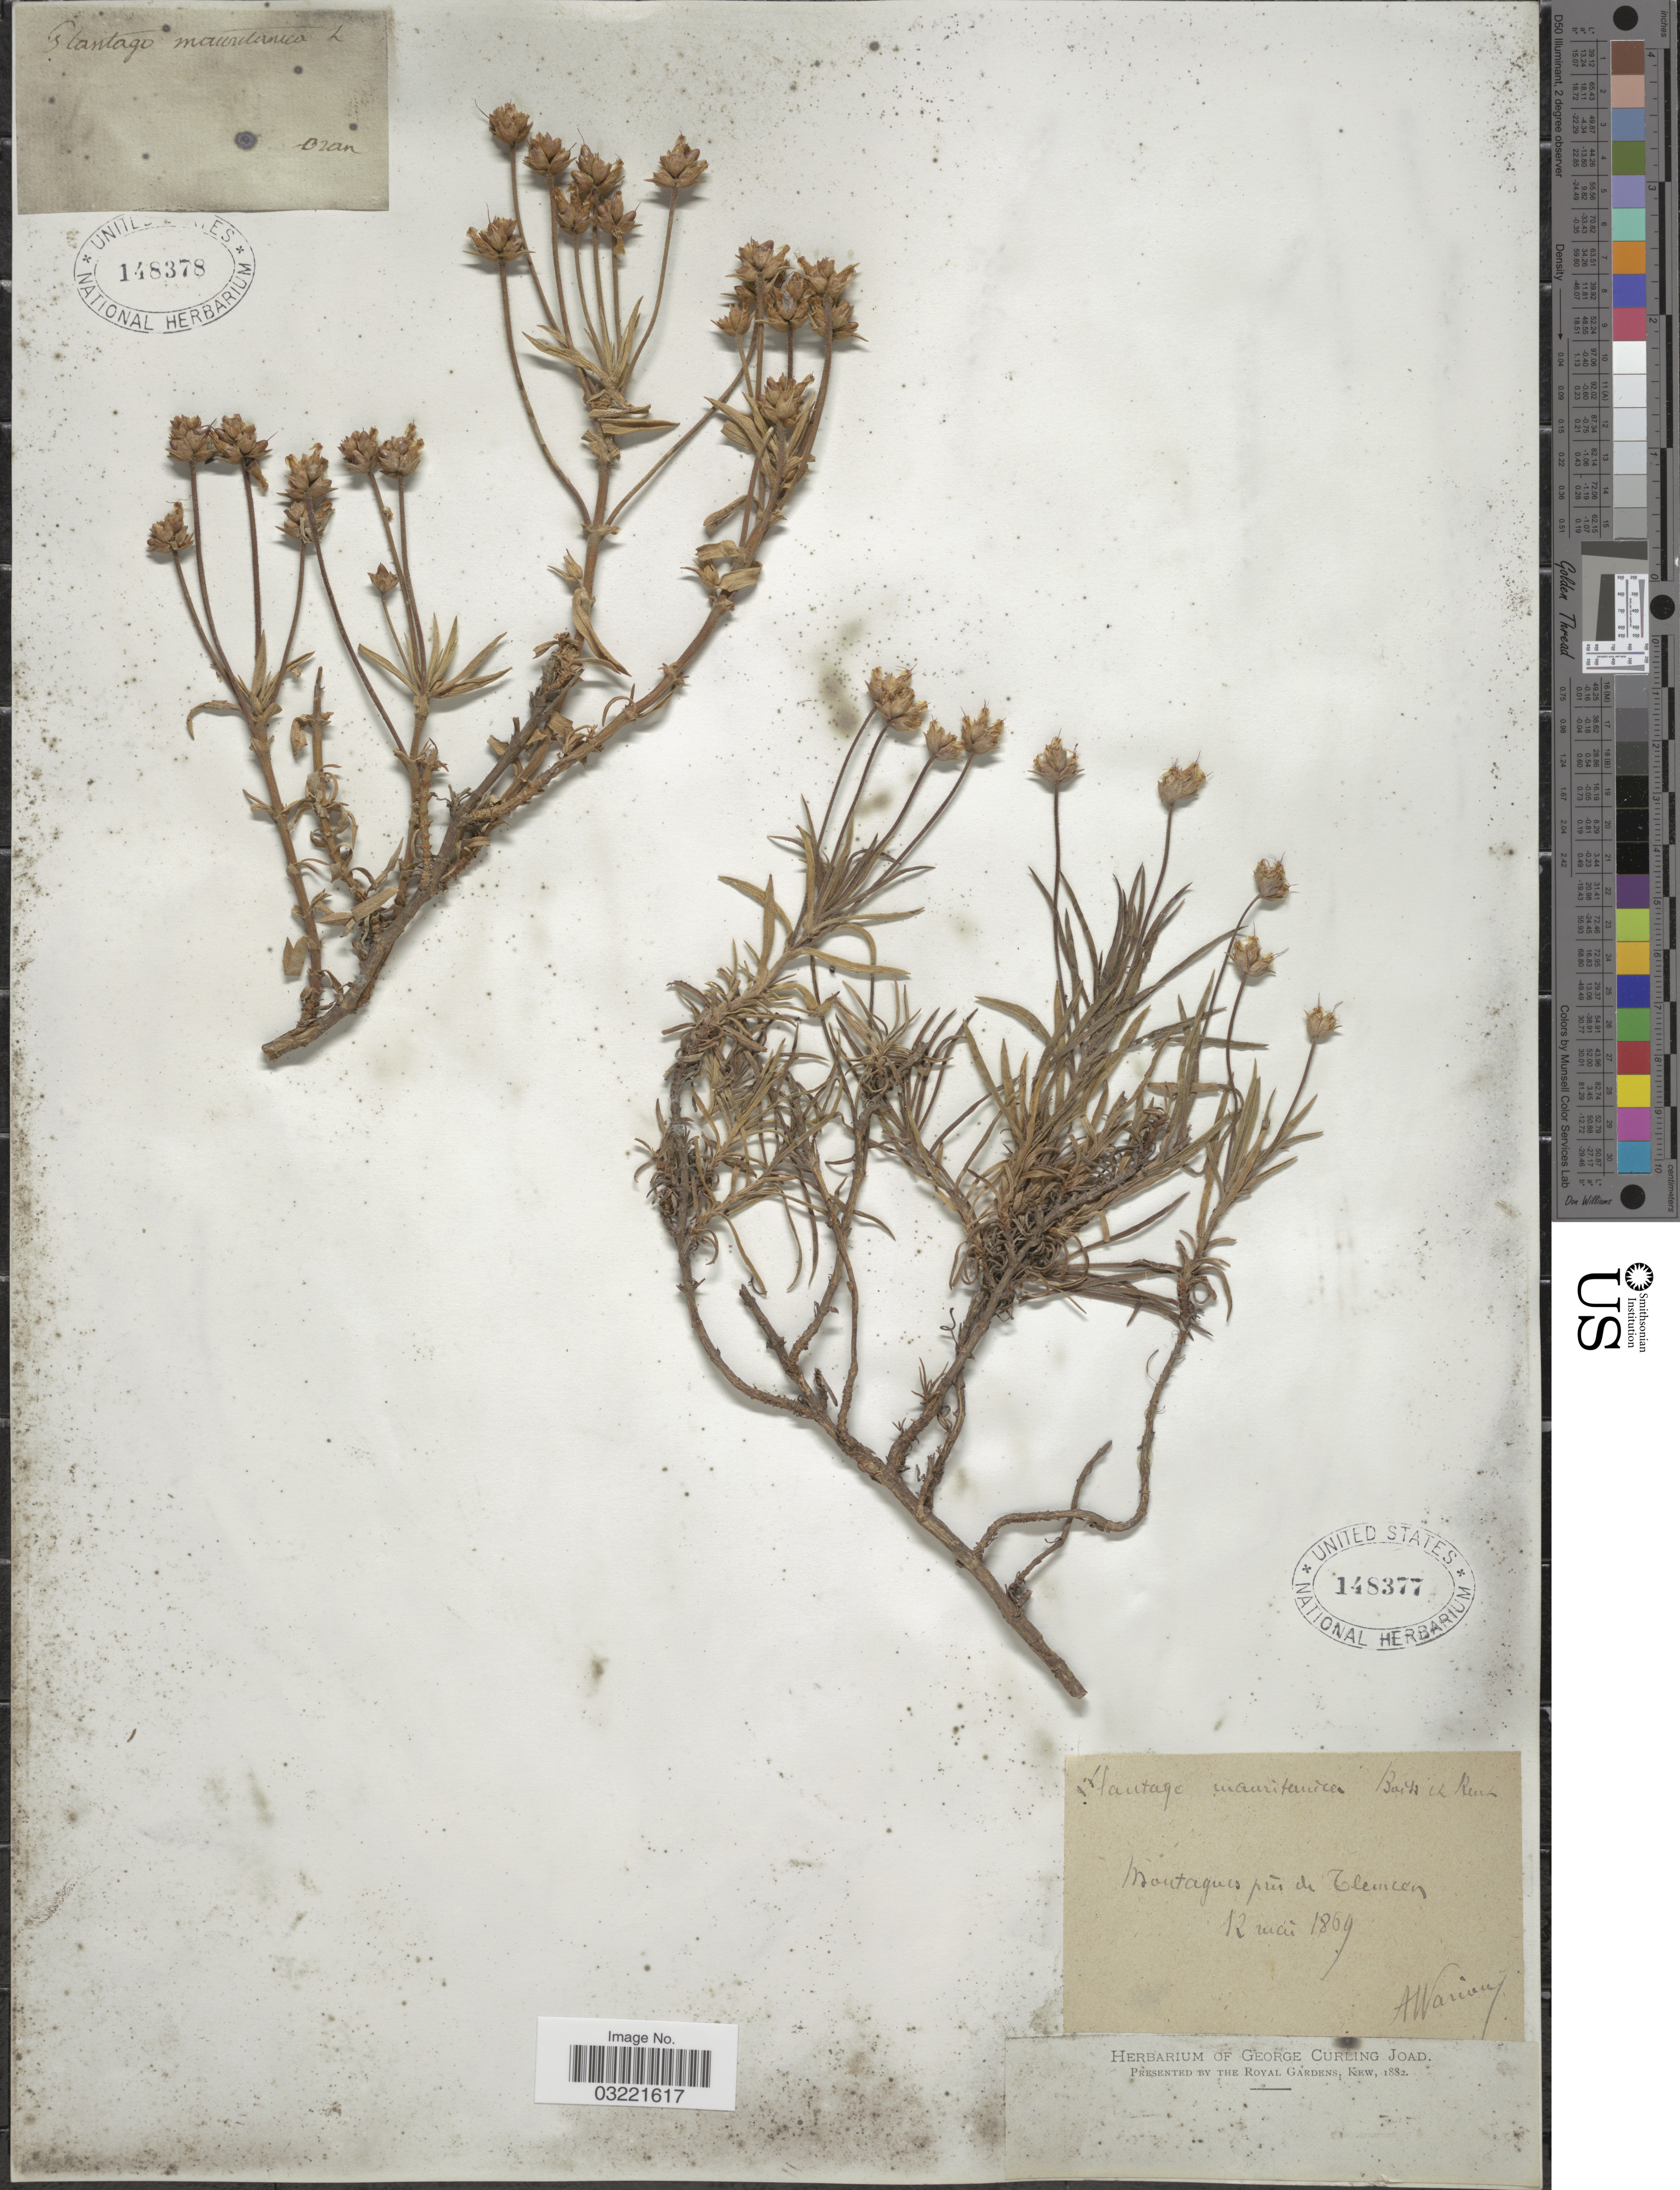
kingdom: Plantae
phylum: Tracheophyta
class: Magnoliopsida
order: Lamiales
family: Plantaginaceae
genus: Plantago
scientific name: Plantago mauritanica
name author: Boiss. & Reut.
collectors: A. Warion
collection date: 1869-05-12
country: Algeria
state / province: Tlemcen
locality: Montagnes près de Tlemcen.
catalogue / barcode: US 148377-2